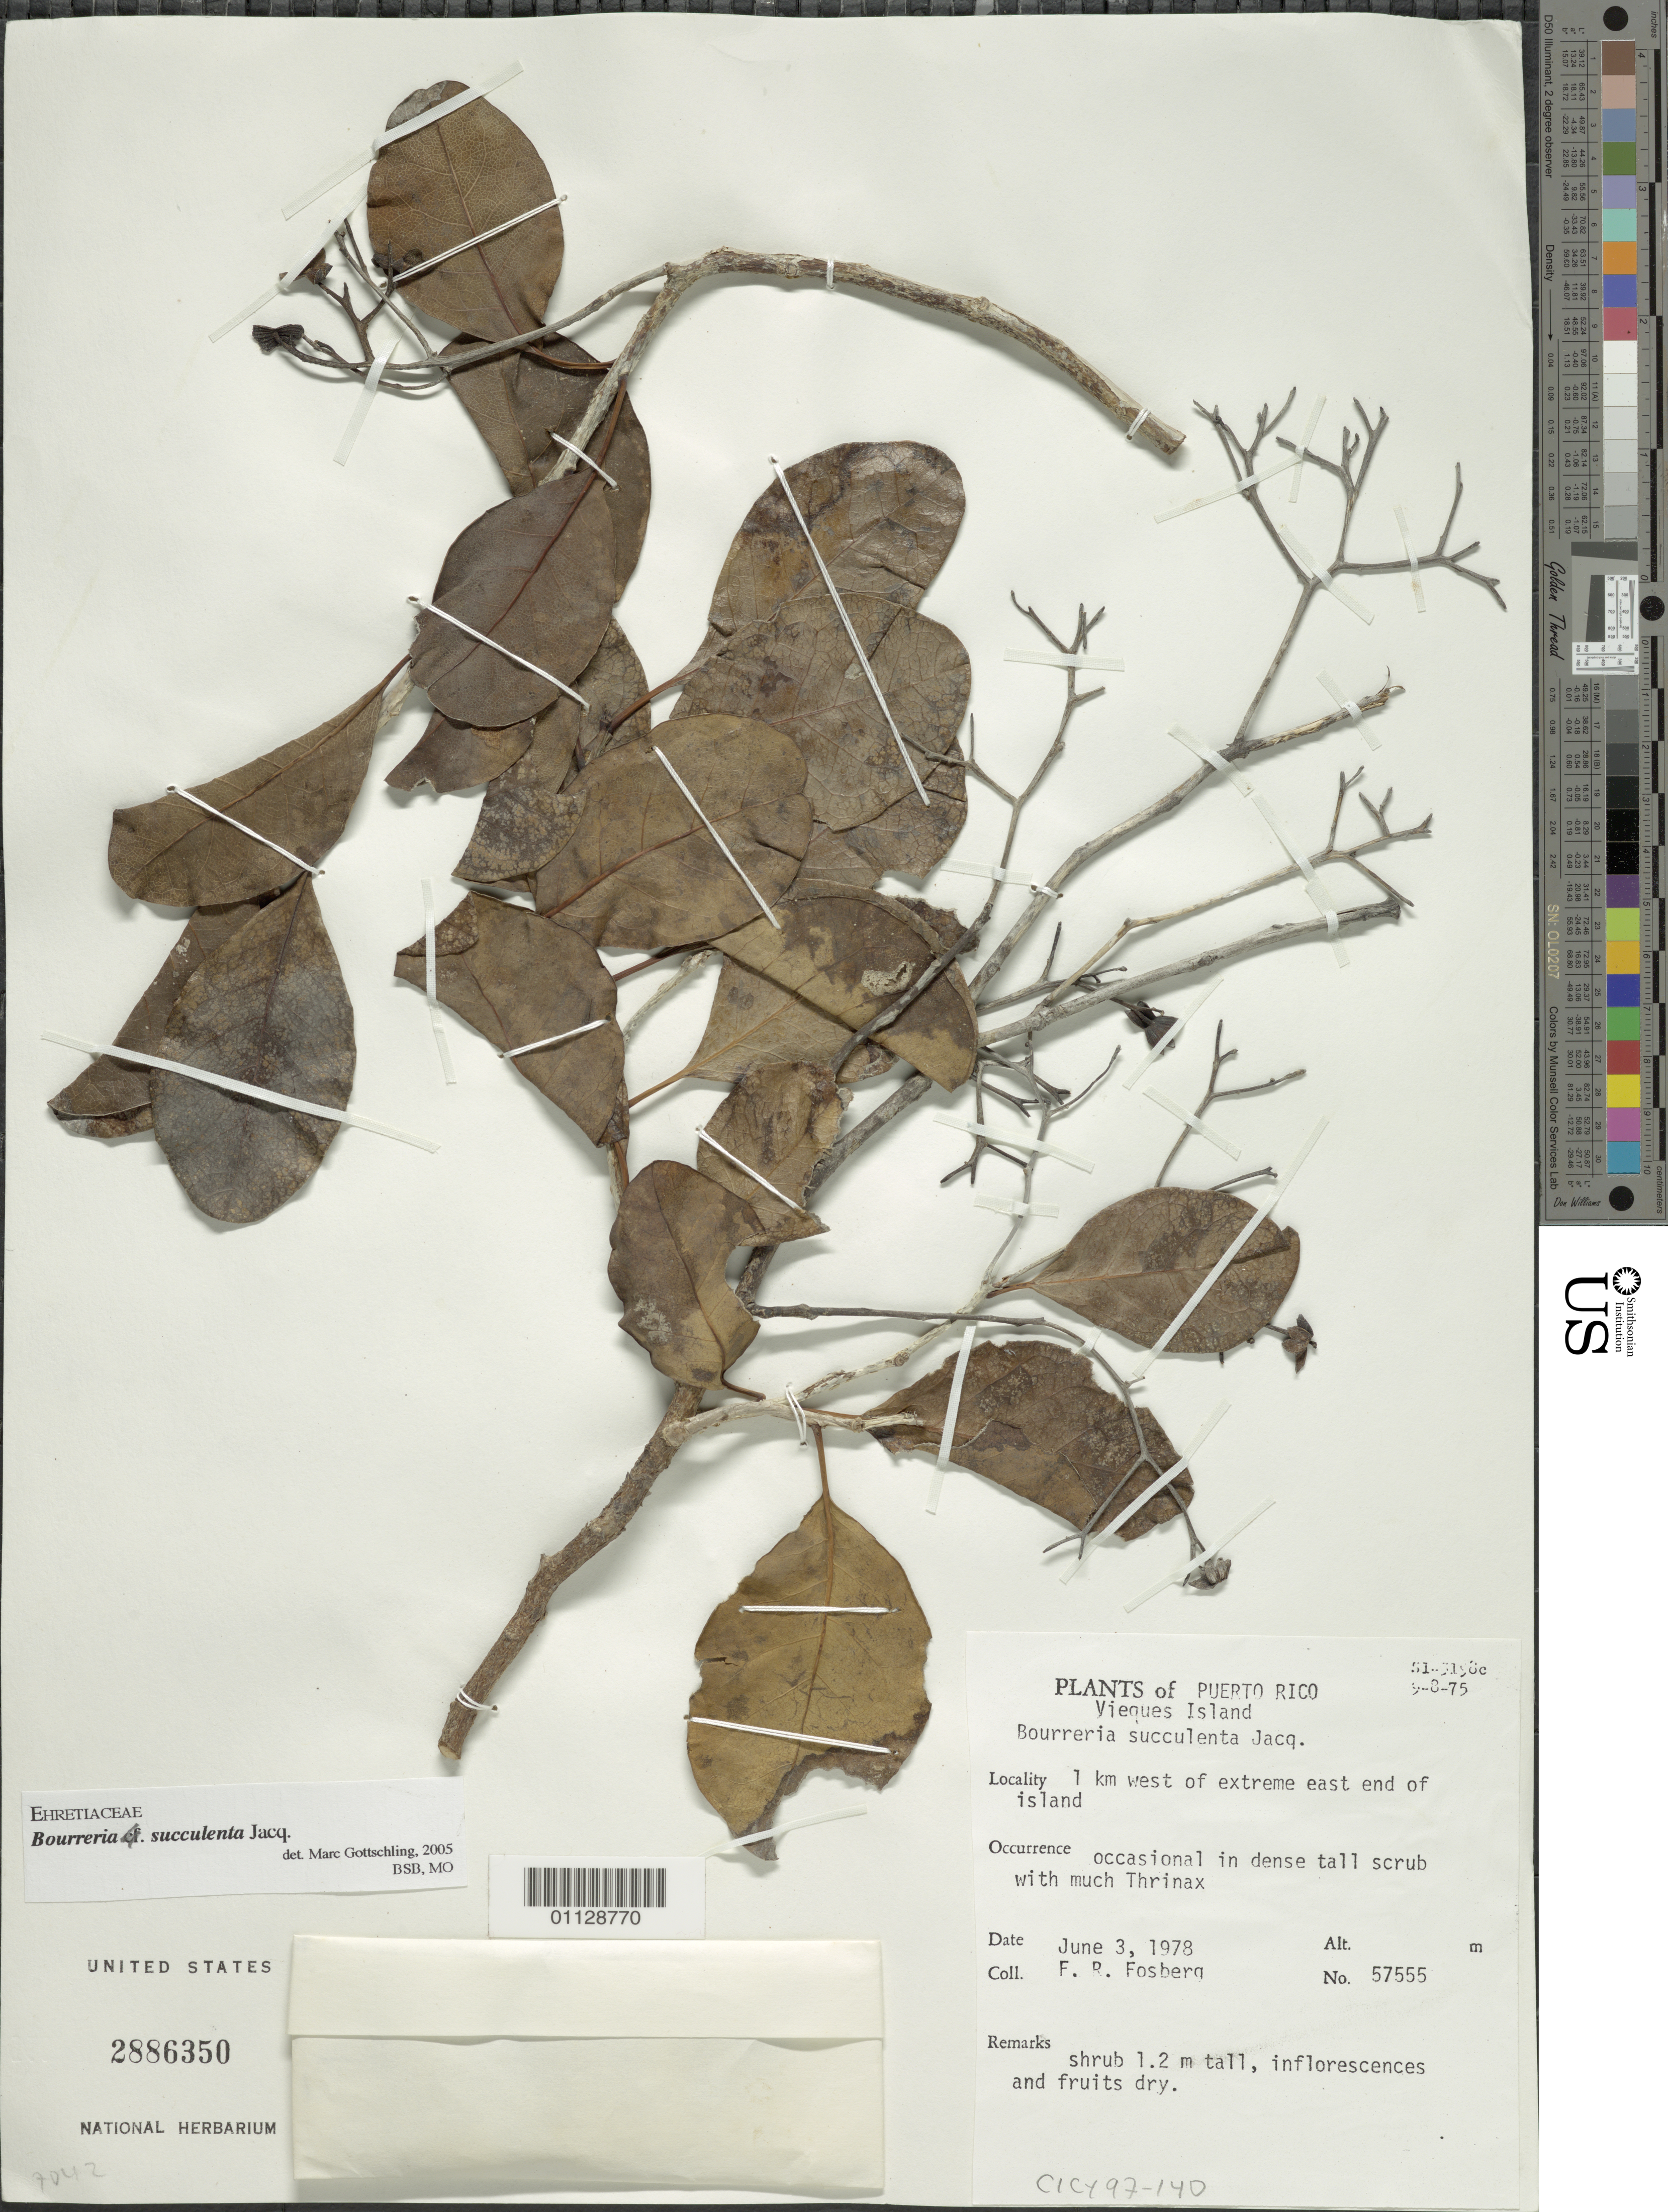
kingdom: Plantae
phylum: Tracheophyta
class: Magnoliopsida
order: Boraginales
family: Ehretiaceae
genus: Bourreria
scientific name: Bourreria succulenta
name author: Jacq.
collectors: F. R. Fosberg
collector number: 57555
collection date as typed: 03 Jun 1978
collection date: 1978-06-03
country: Puerto Rico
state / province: Vieques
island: Vieques I.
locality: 1 km west of etreme east end of the island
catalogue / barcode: US 2886350